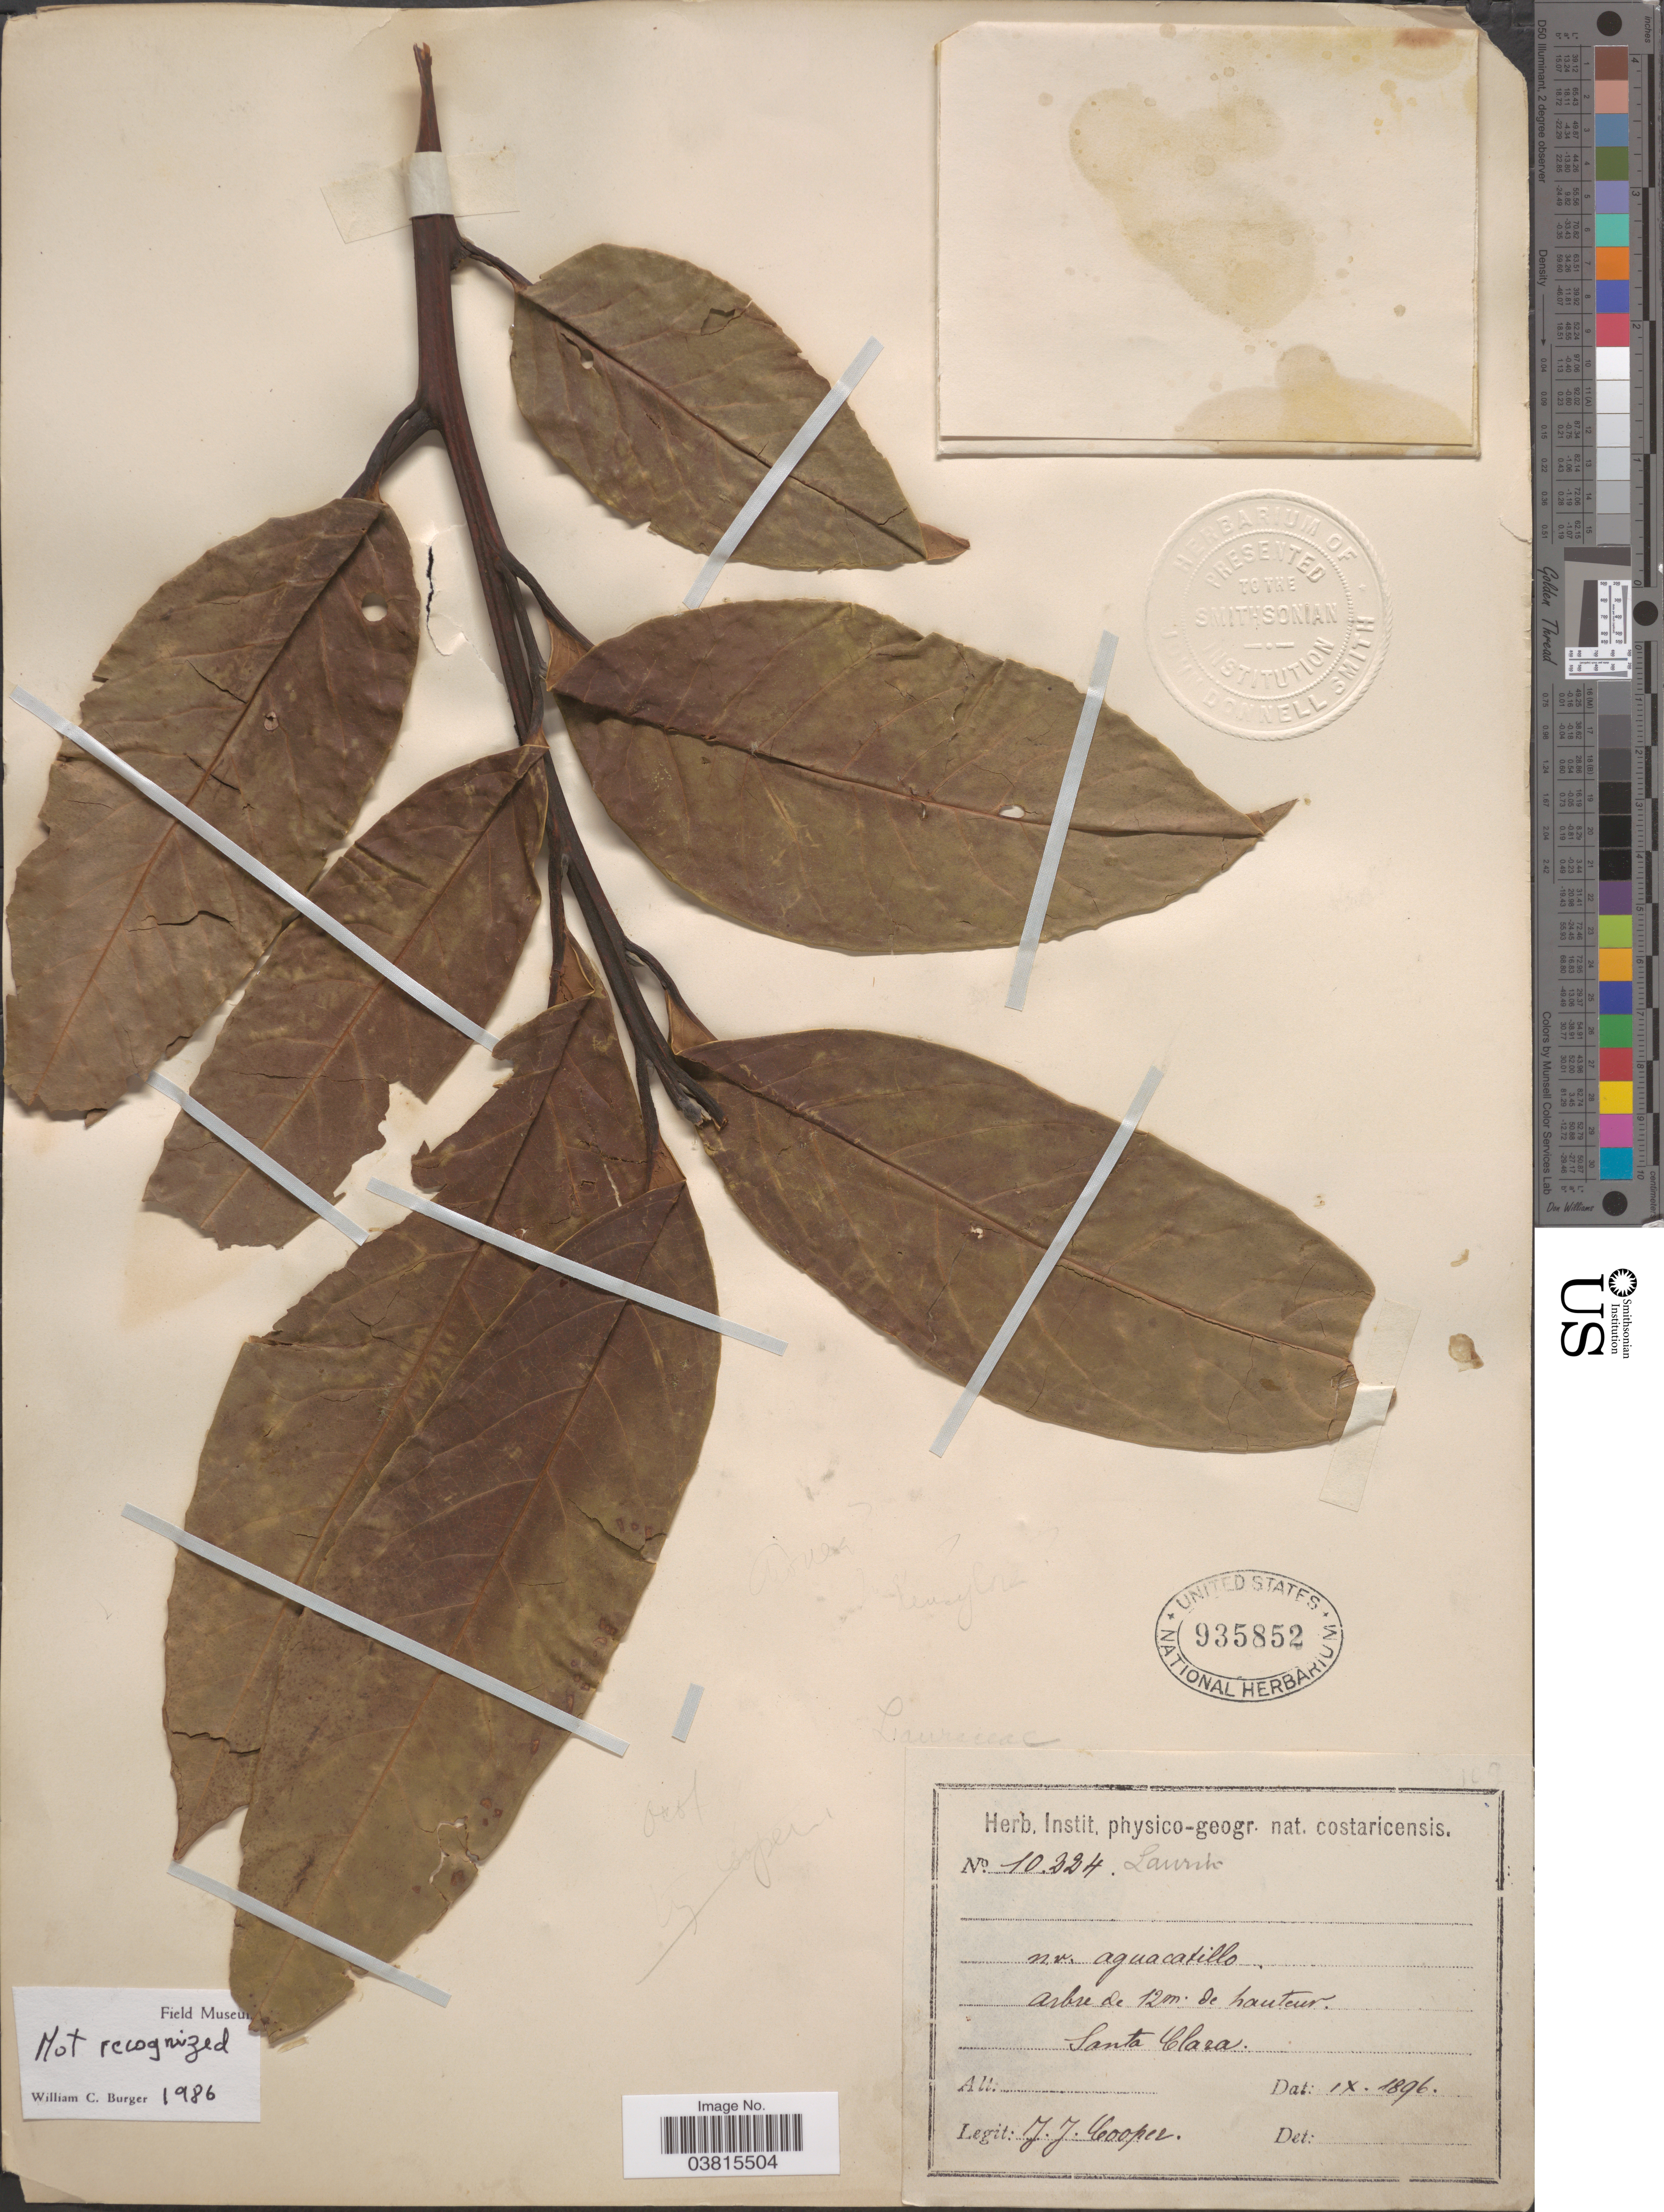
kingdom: Plantae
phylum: Tracheophyta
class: Magnoliopsida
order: Laurales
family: Lauraceae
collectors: J. J. Cooper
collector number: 10224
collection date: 1896-09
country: Costa Rica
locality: Santa Clara.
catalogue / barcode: US 935852